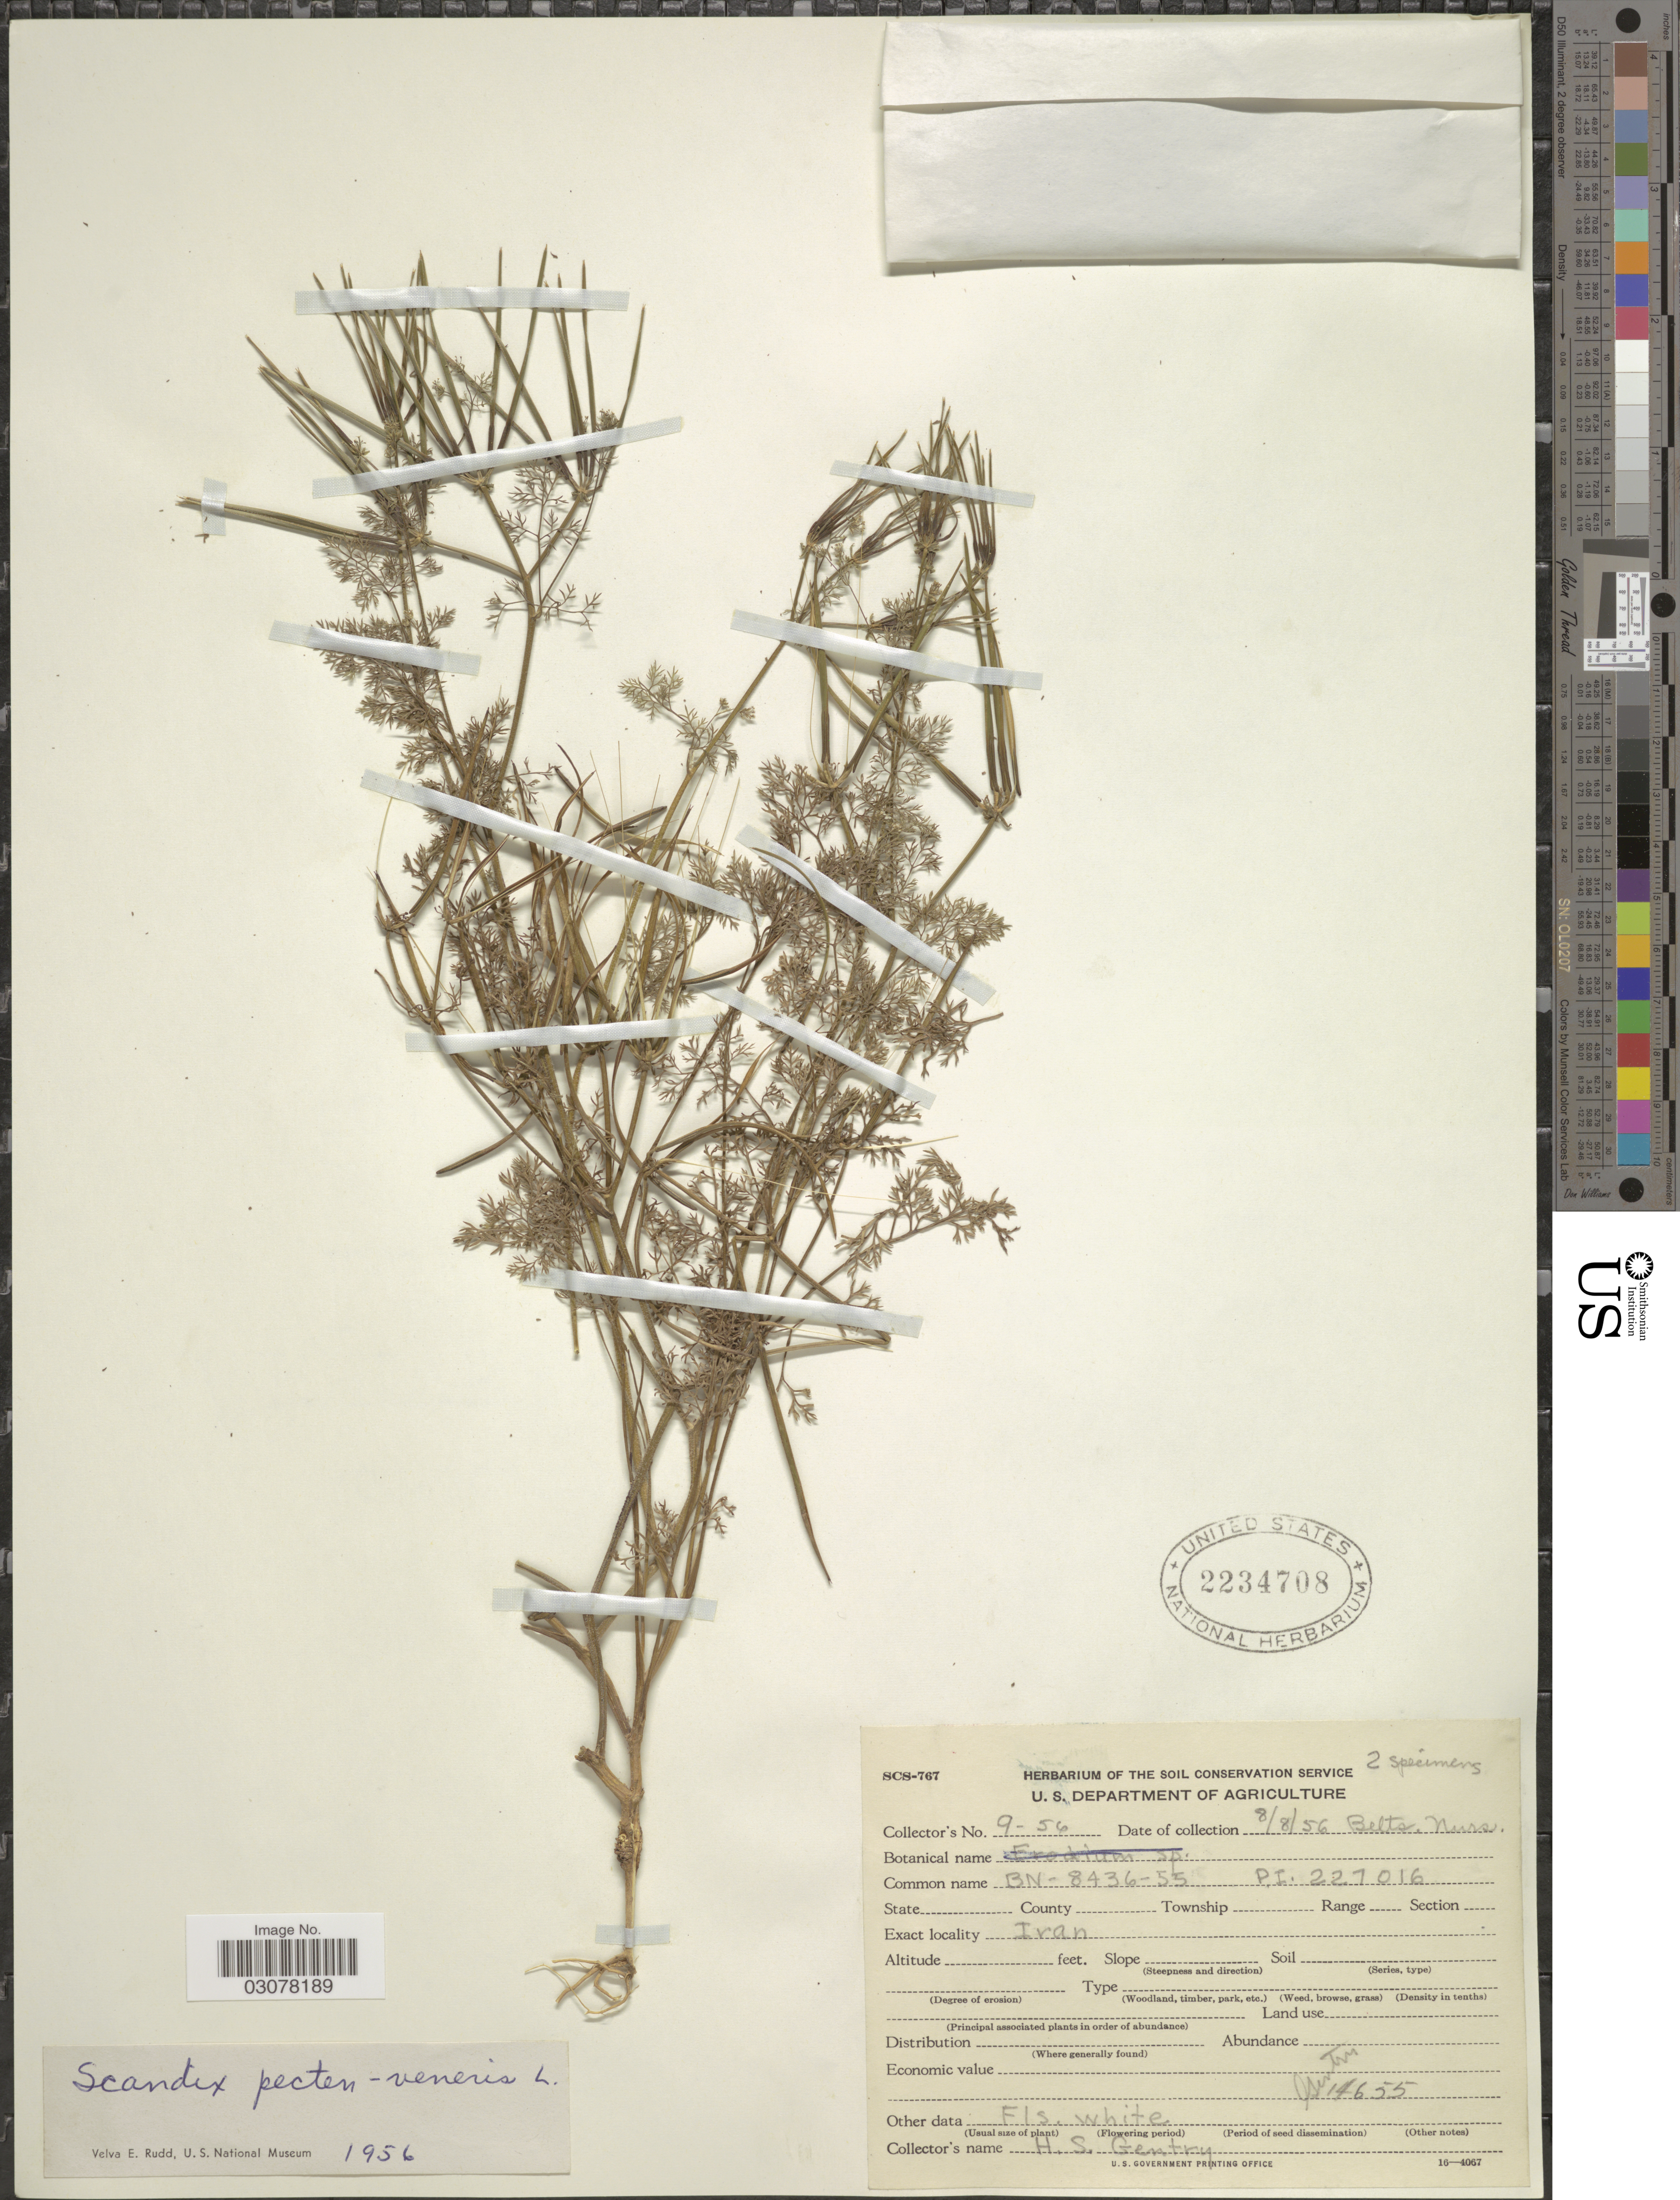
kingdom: Plantae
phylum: Tracheophyta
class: Magnoliopsida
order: Apiales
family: Apiaceae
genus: Scandix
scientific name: Scandix pecten-veneris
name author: L.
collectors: H. S. Gentry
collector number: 9-56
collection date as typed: Transcribed d/m/y: 8/8/56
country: Iran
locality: Belts. Nurs.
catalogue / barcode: US 2234708